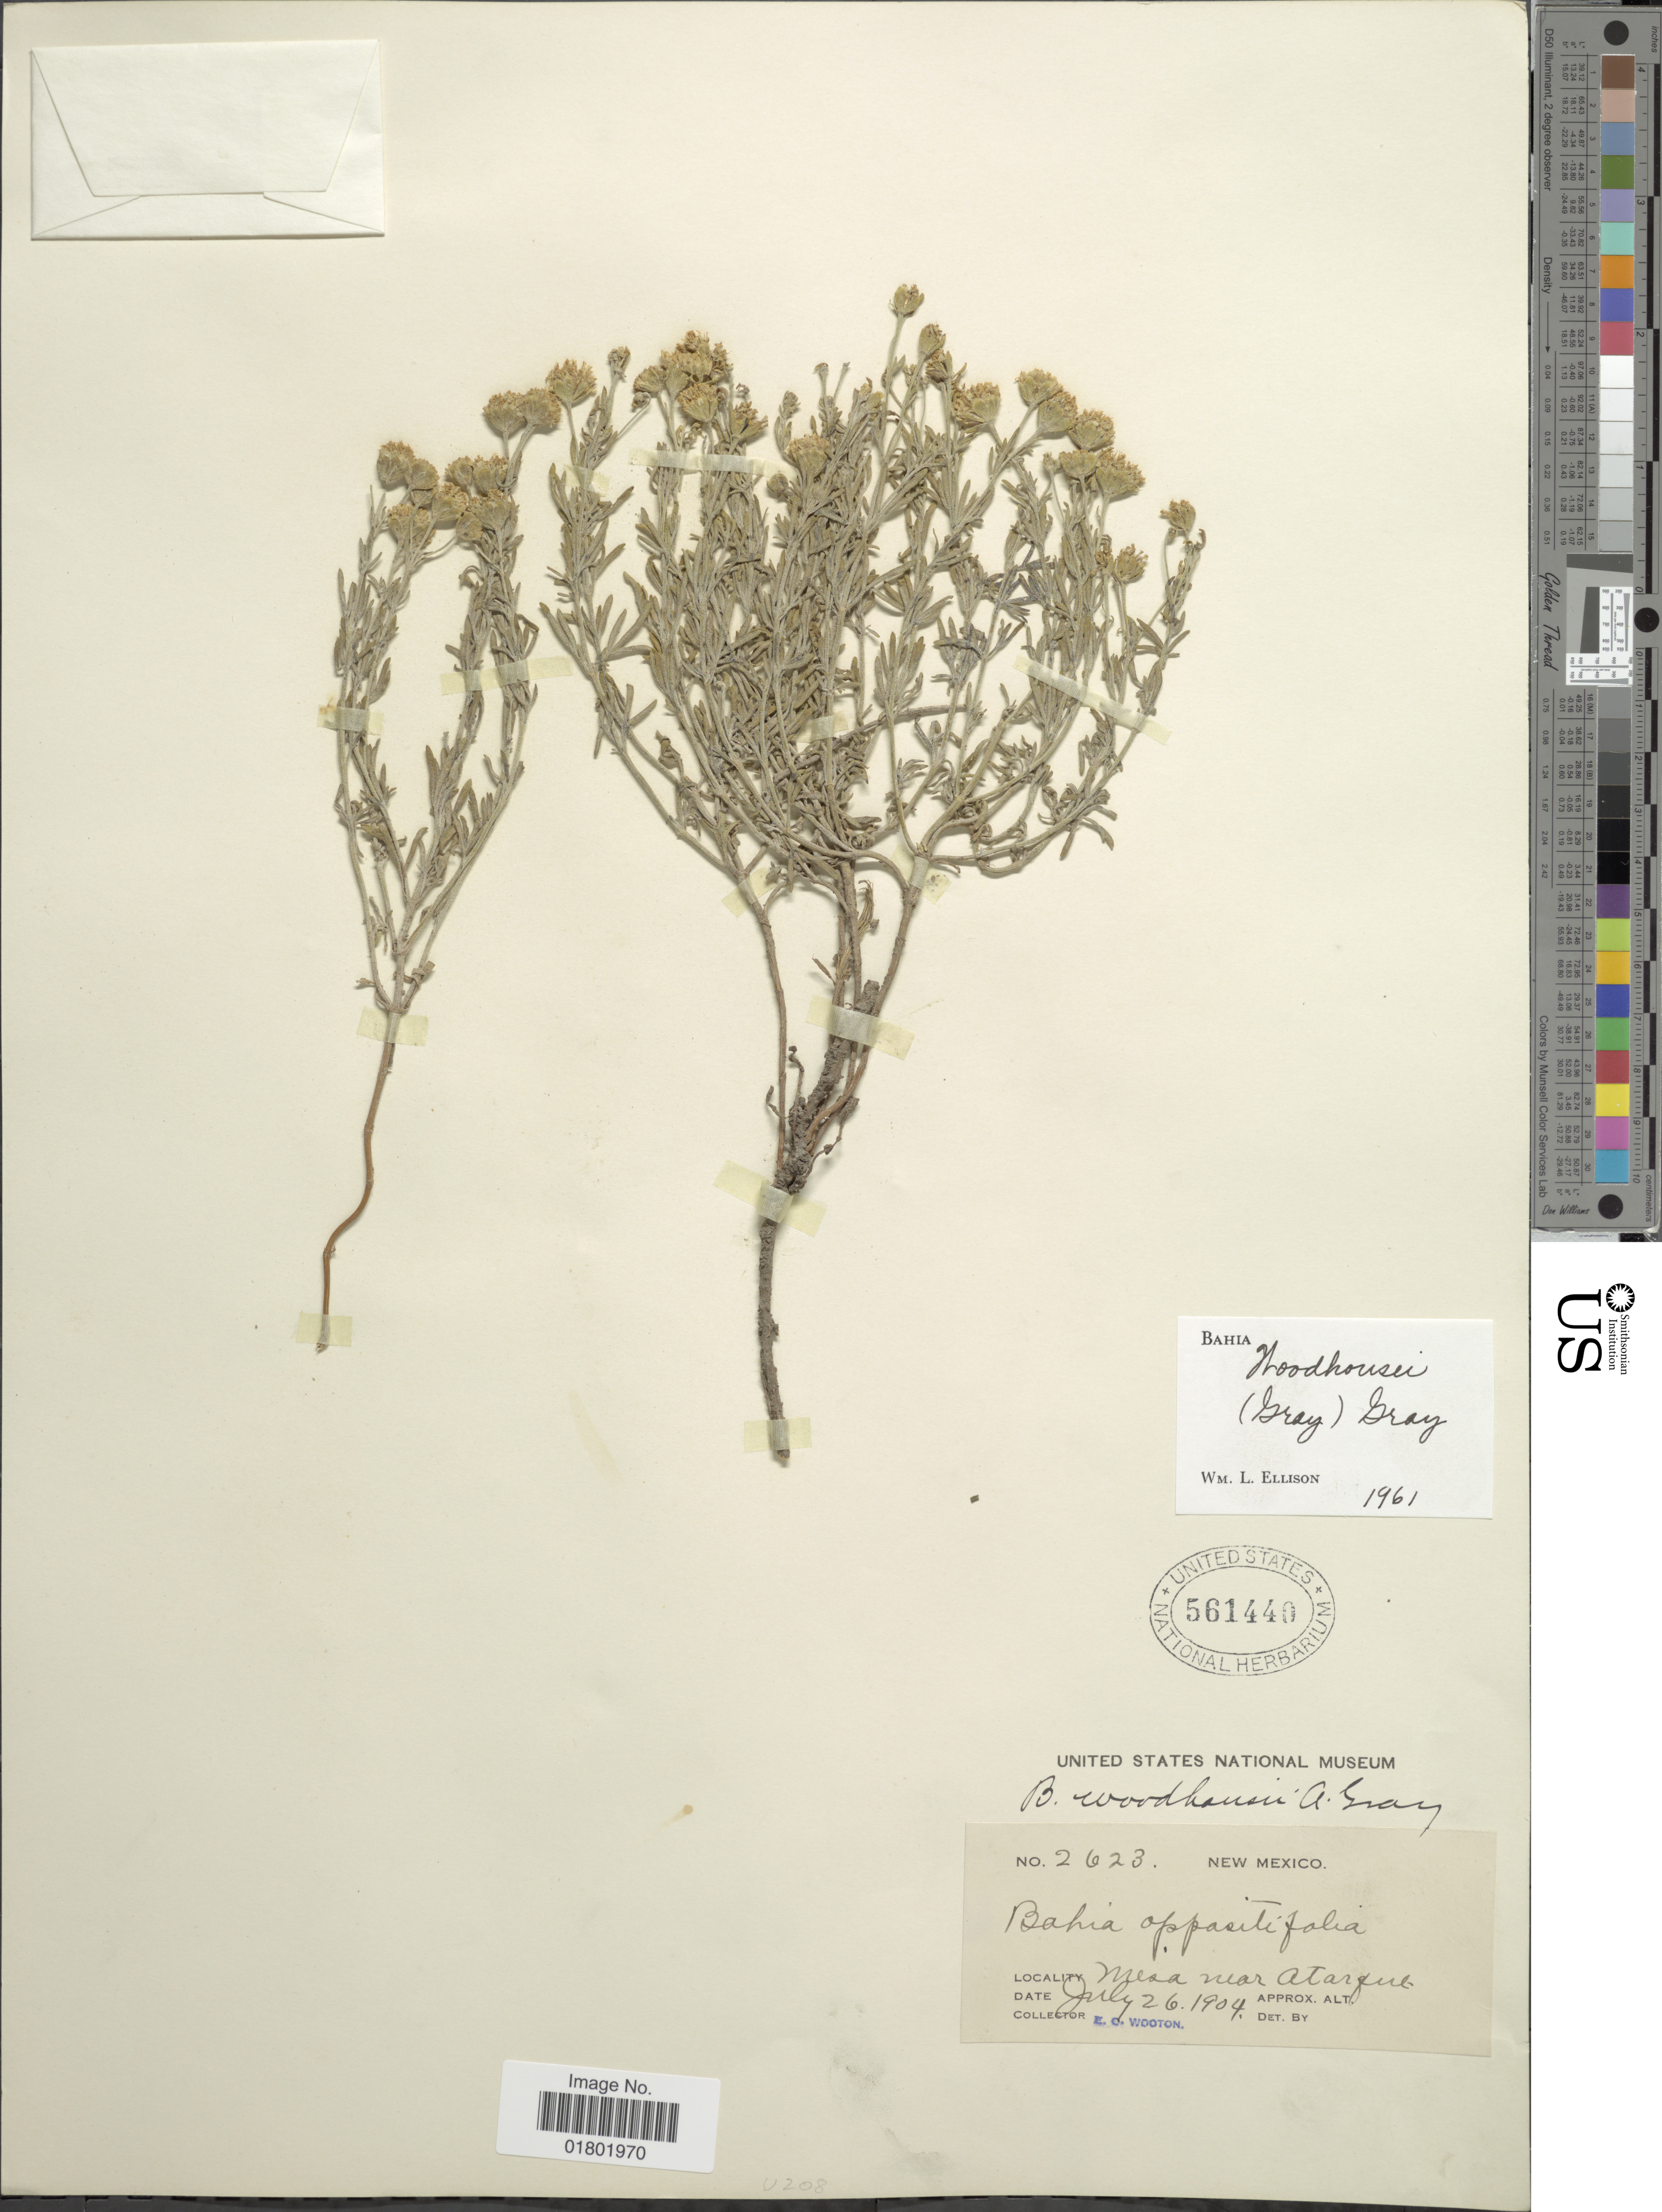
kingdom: Plantae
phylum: Tracheophyta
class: Magnoliopsida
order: Asterales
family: Asteraceae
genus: Bahia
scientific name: Bahia woodhousei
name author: A. Gray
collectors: E. O. Wooton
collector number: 2623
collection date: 1904-07-26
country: United States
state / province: New Mexico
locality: Mesa near Atarque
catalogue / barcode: US 561440